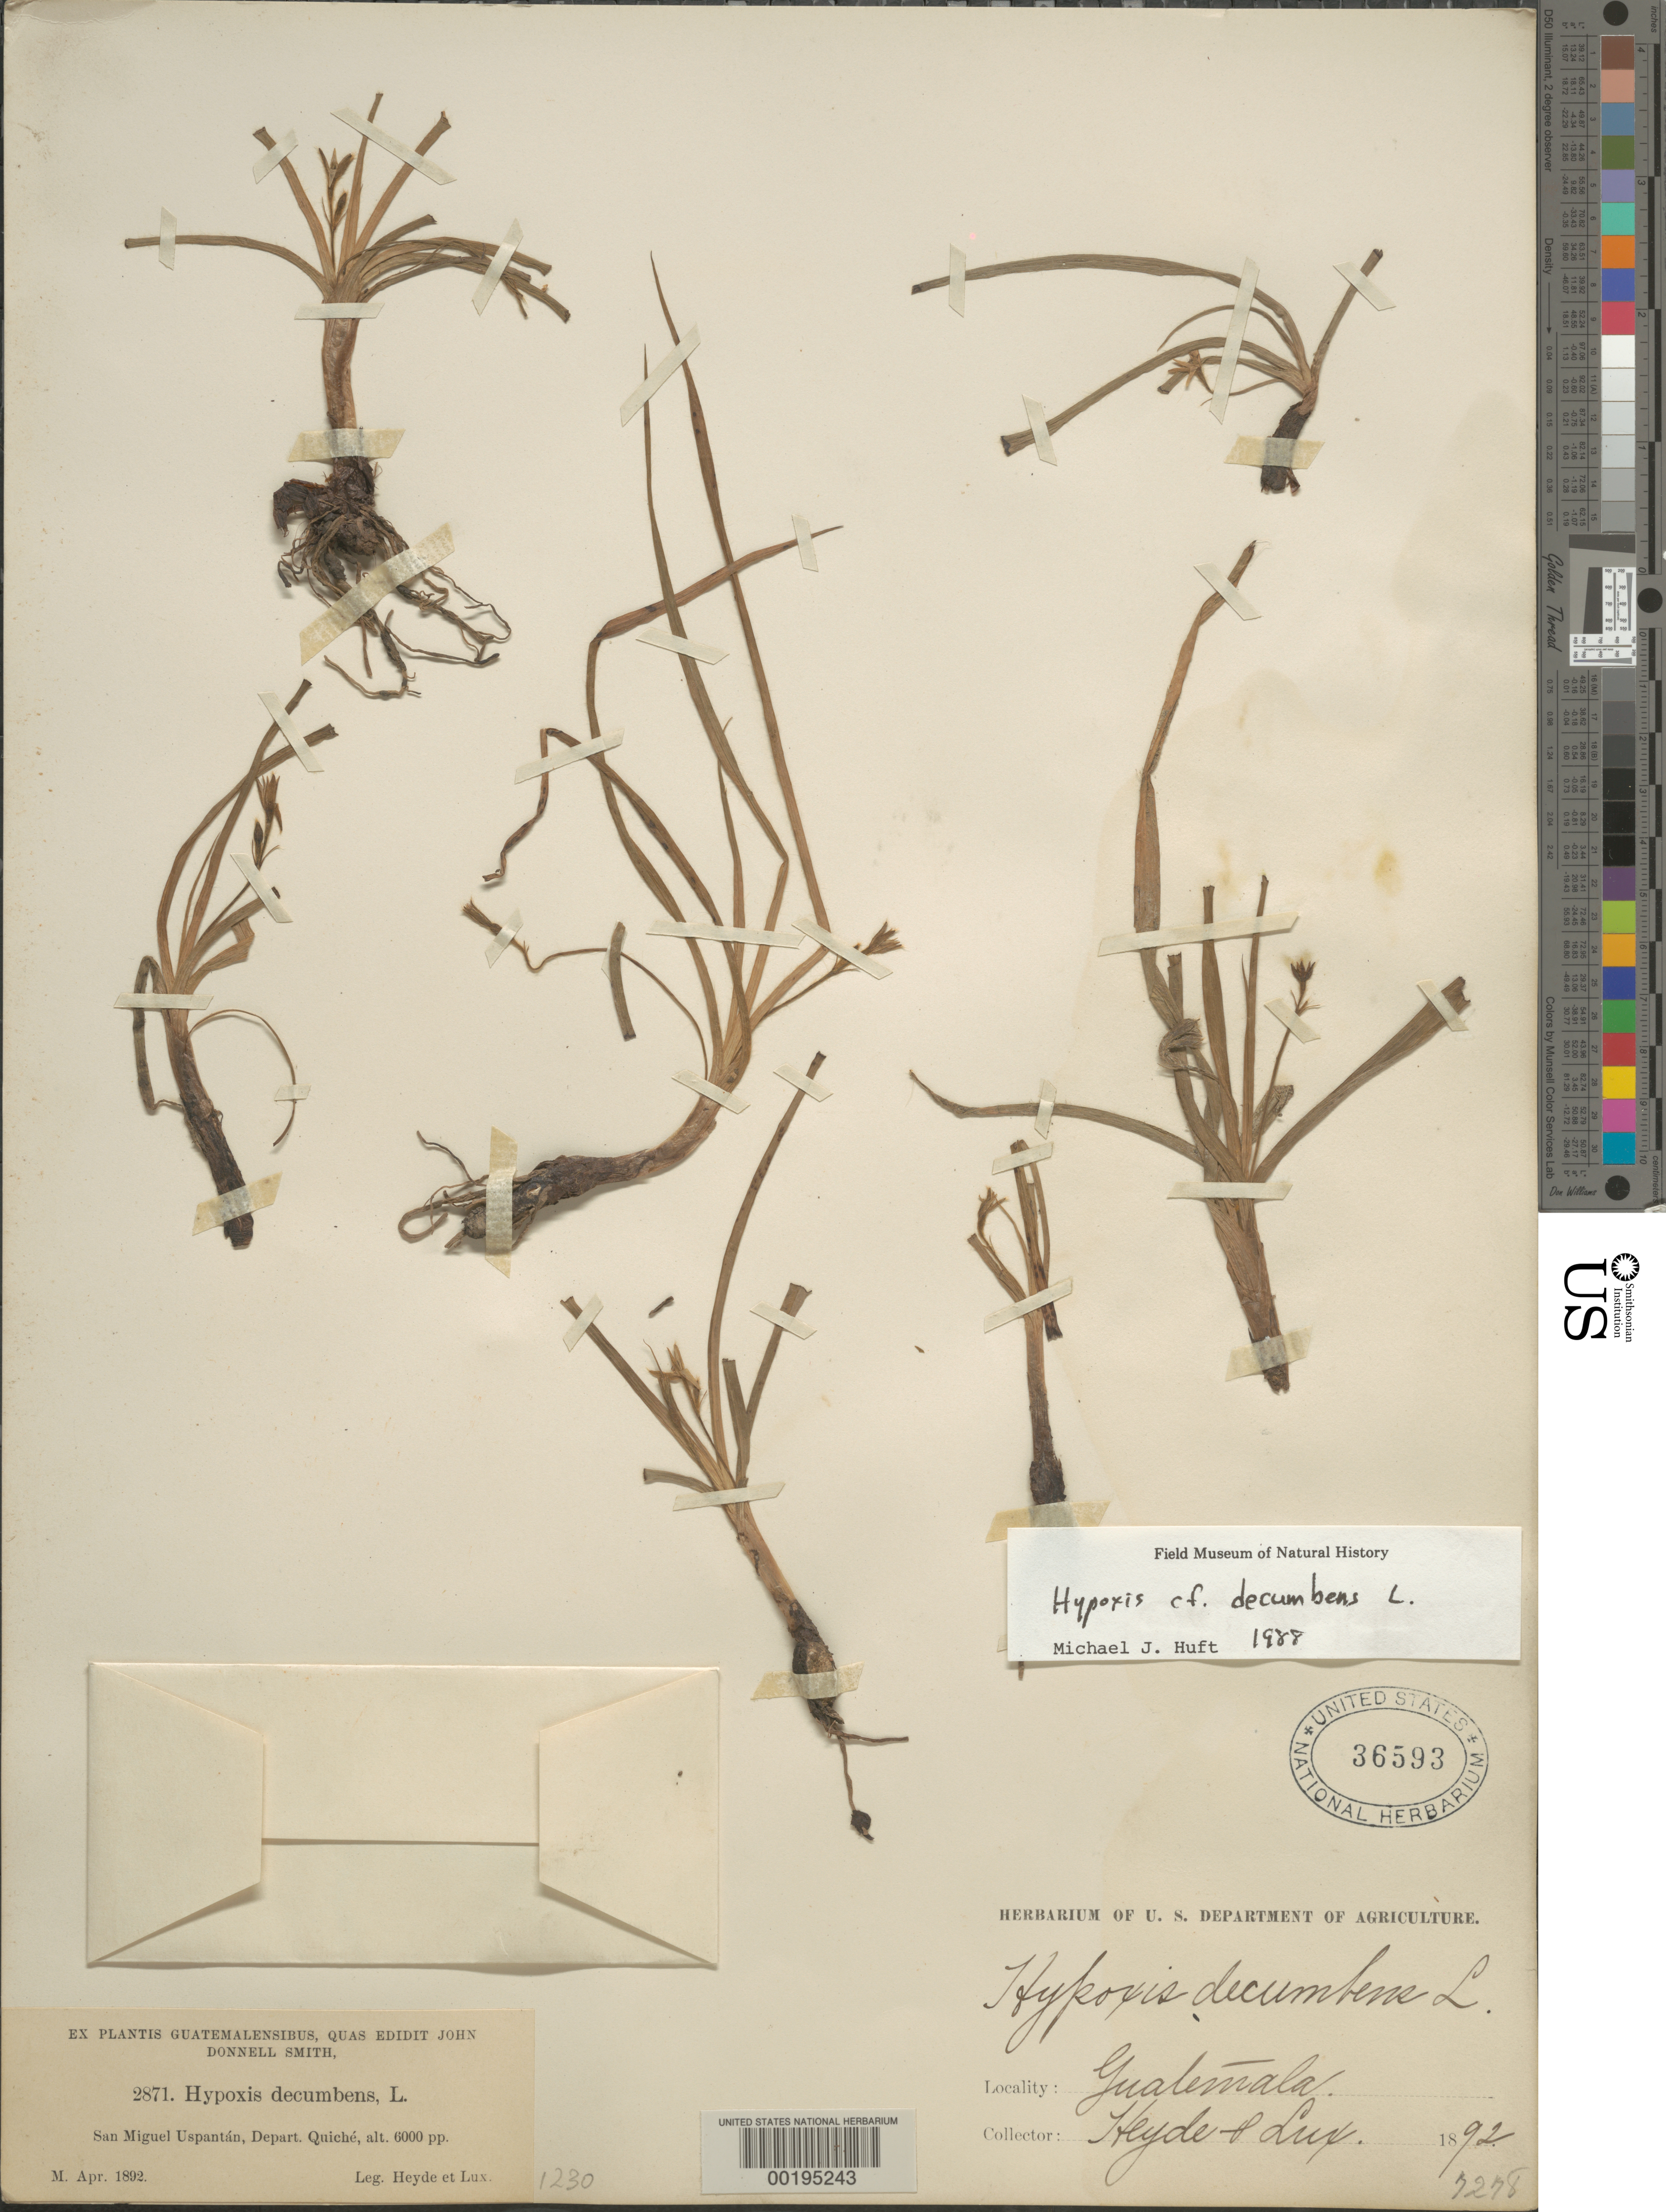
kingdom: Plantae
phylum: Tracheophyta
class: Liliopsida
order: Asparagales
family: Hypoxidaceae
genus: Hypoxis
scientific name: Hypoxis decumbens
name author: L.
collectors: E. T. Heyde & E. Lux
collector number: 7278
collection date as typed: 1892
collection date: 1892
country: Guatemala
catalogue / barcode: US 36593